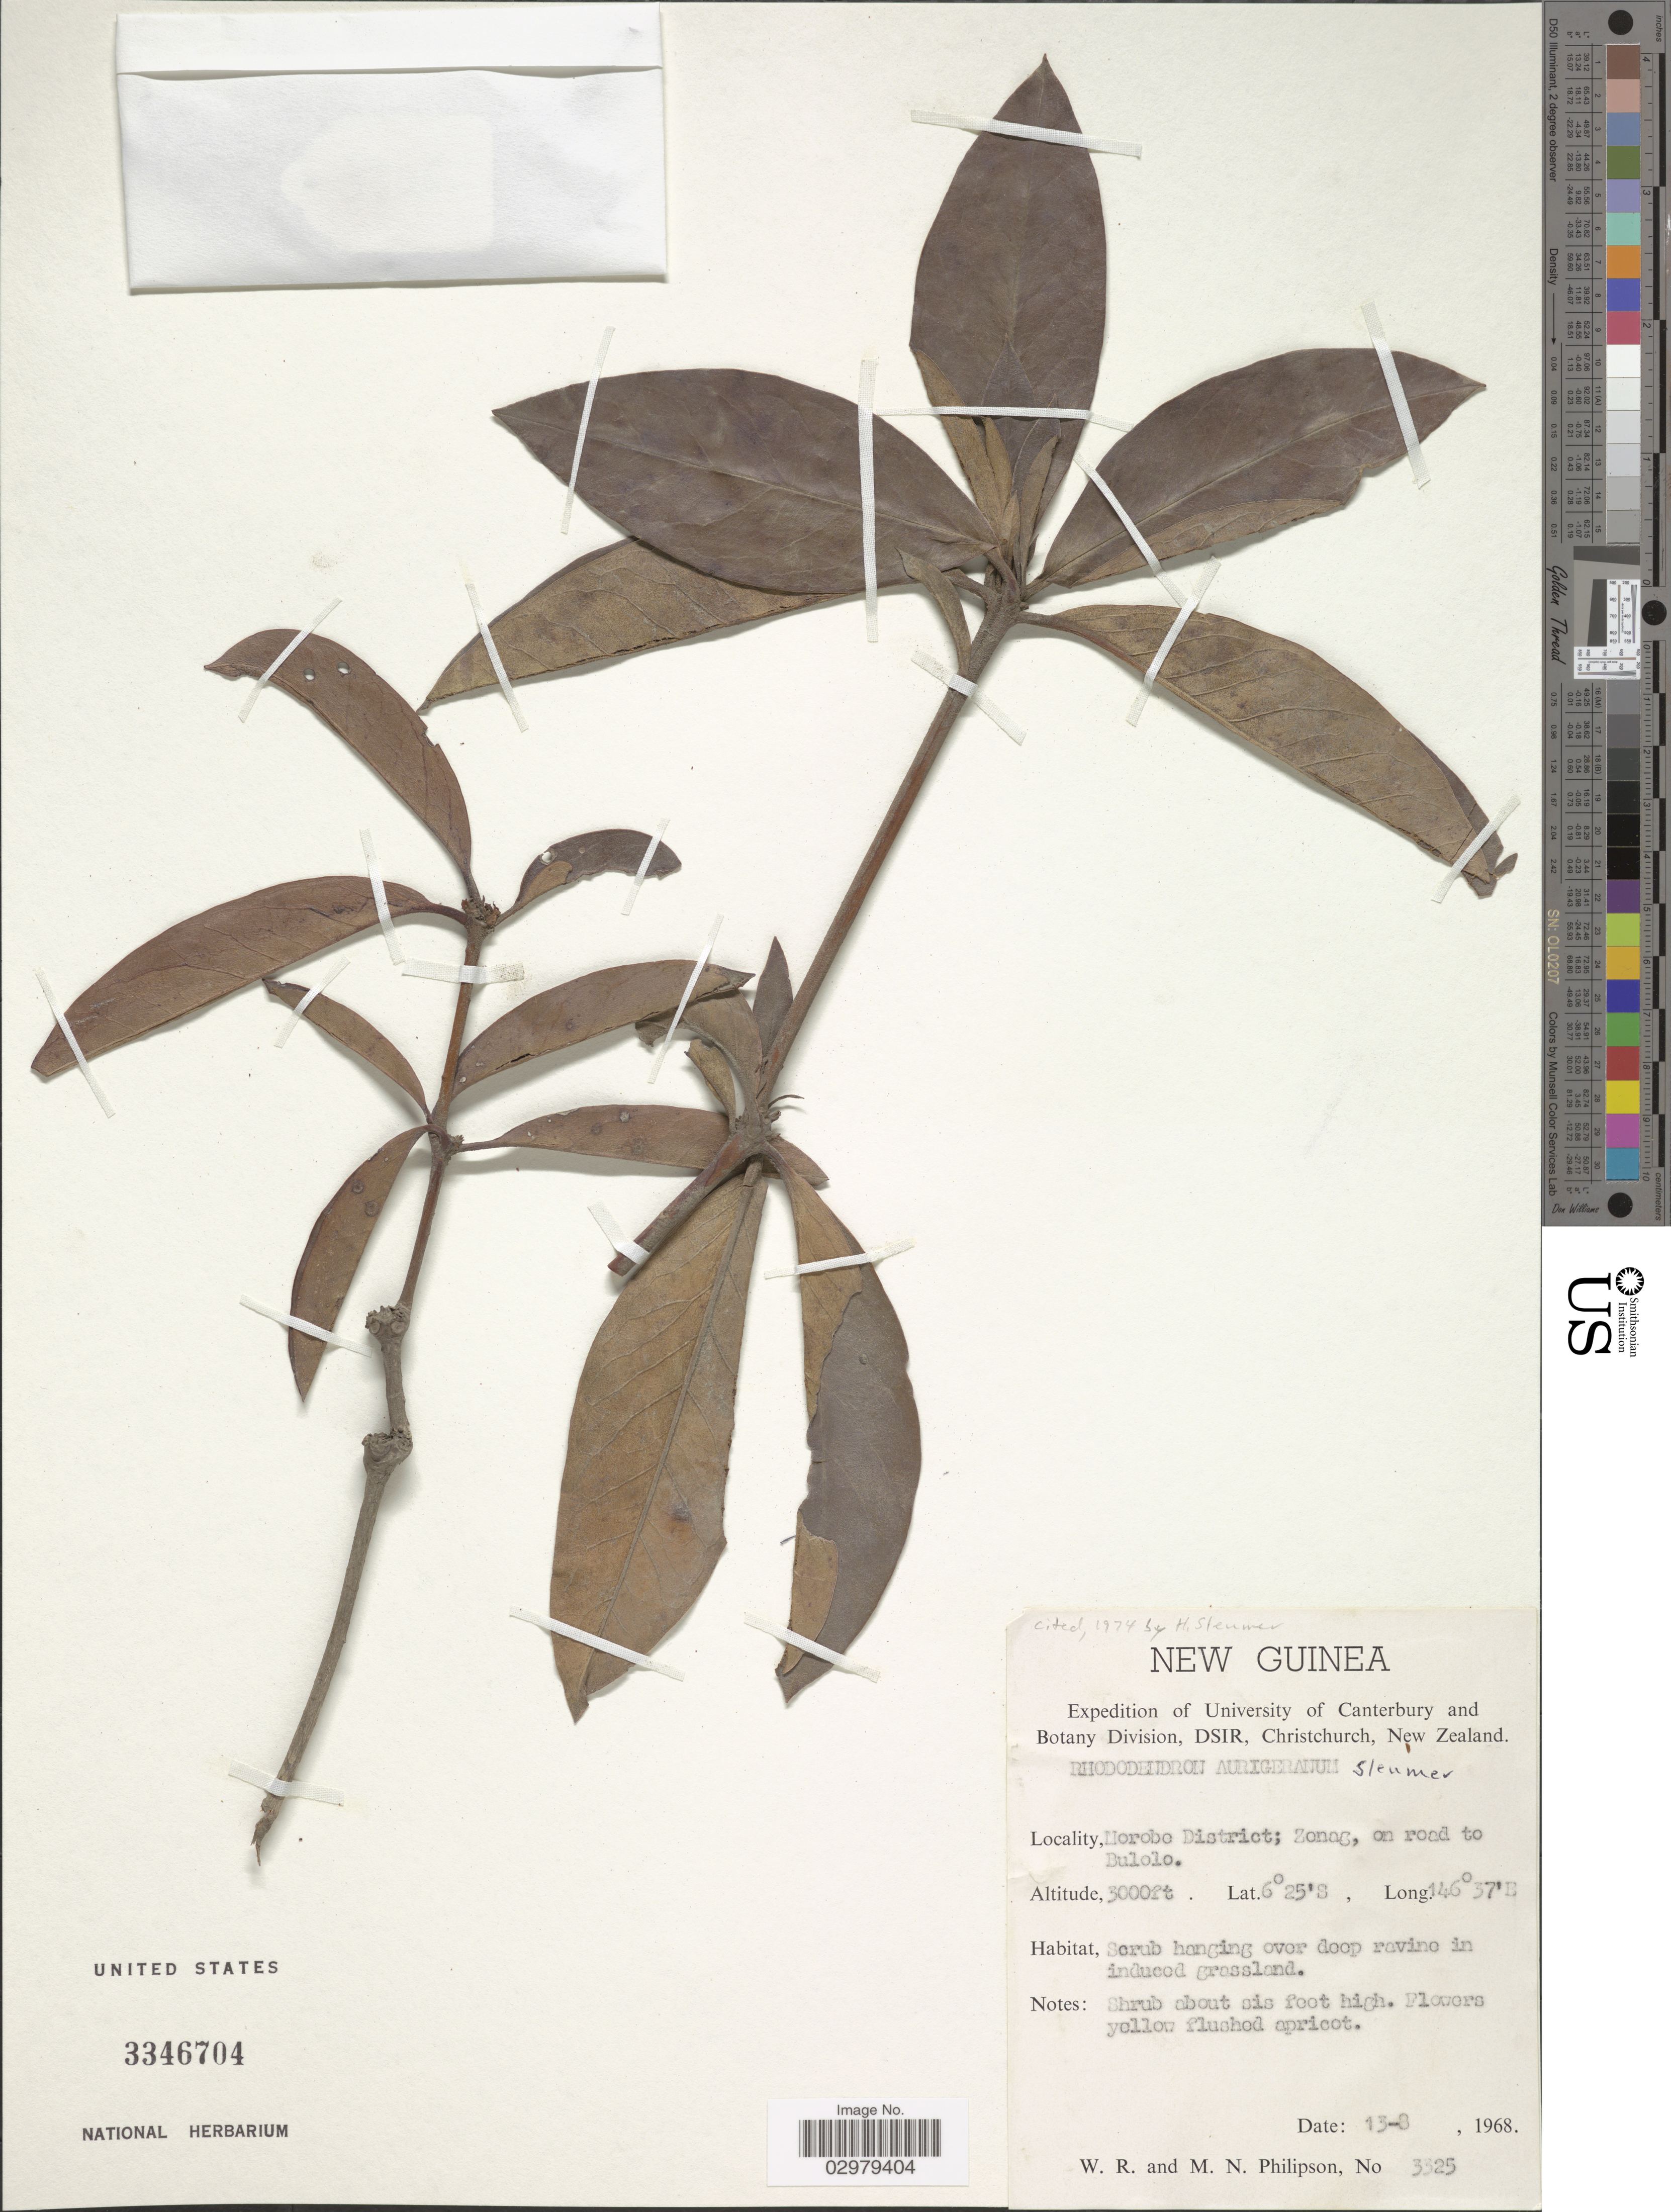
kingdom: Plantae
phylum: Tracheophyta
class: Magnoliopsida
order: Ericales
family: Ericaceae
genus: Rhododendron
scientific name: Rhododendron aurigeranum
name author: Sleumer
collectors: W. R. Philipson & M. Philipson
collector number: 3325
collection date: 1968-08-13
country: Papua New Guinea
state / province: Morobe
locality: New Guinea. Zonag, on road to Bulolo.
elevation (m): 914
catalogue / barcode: US 3346704